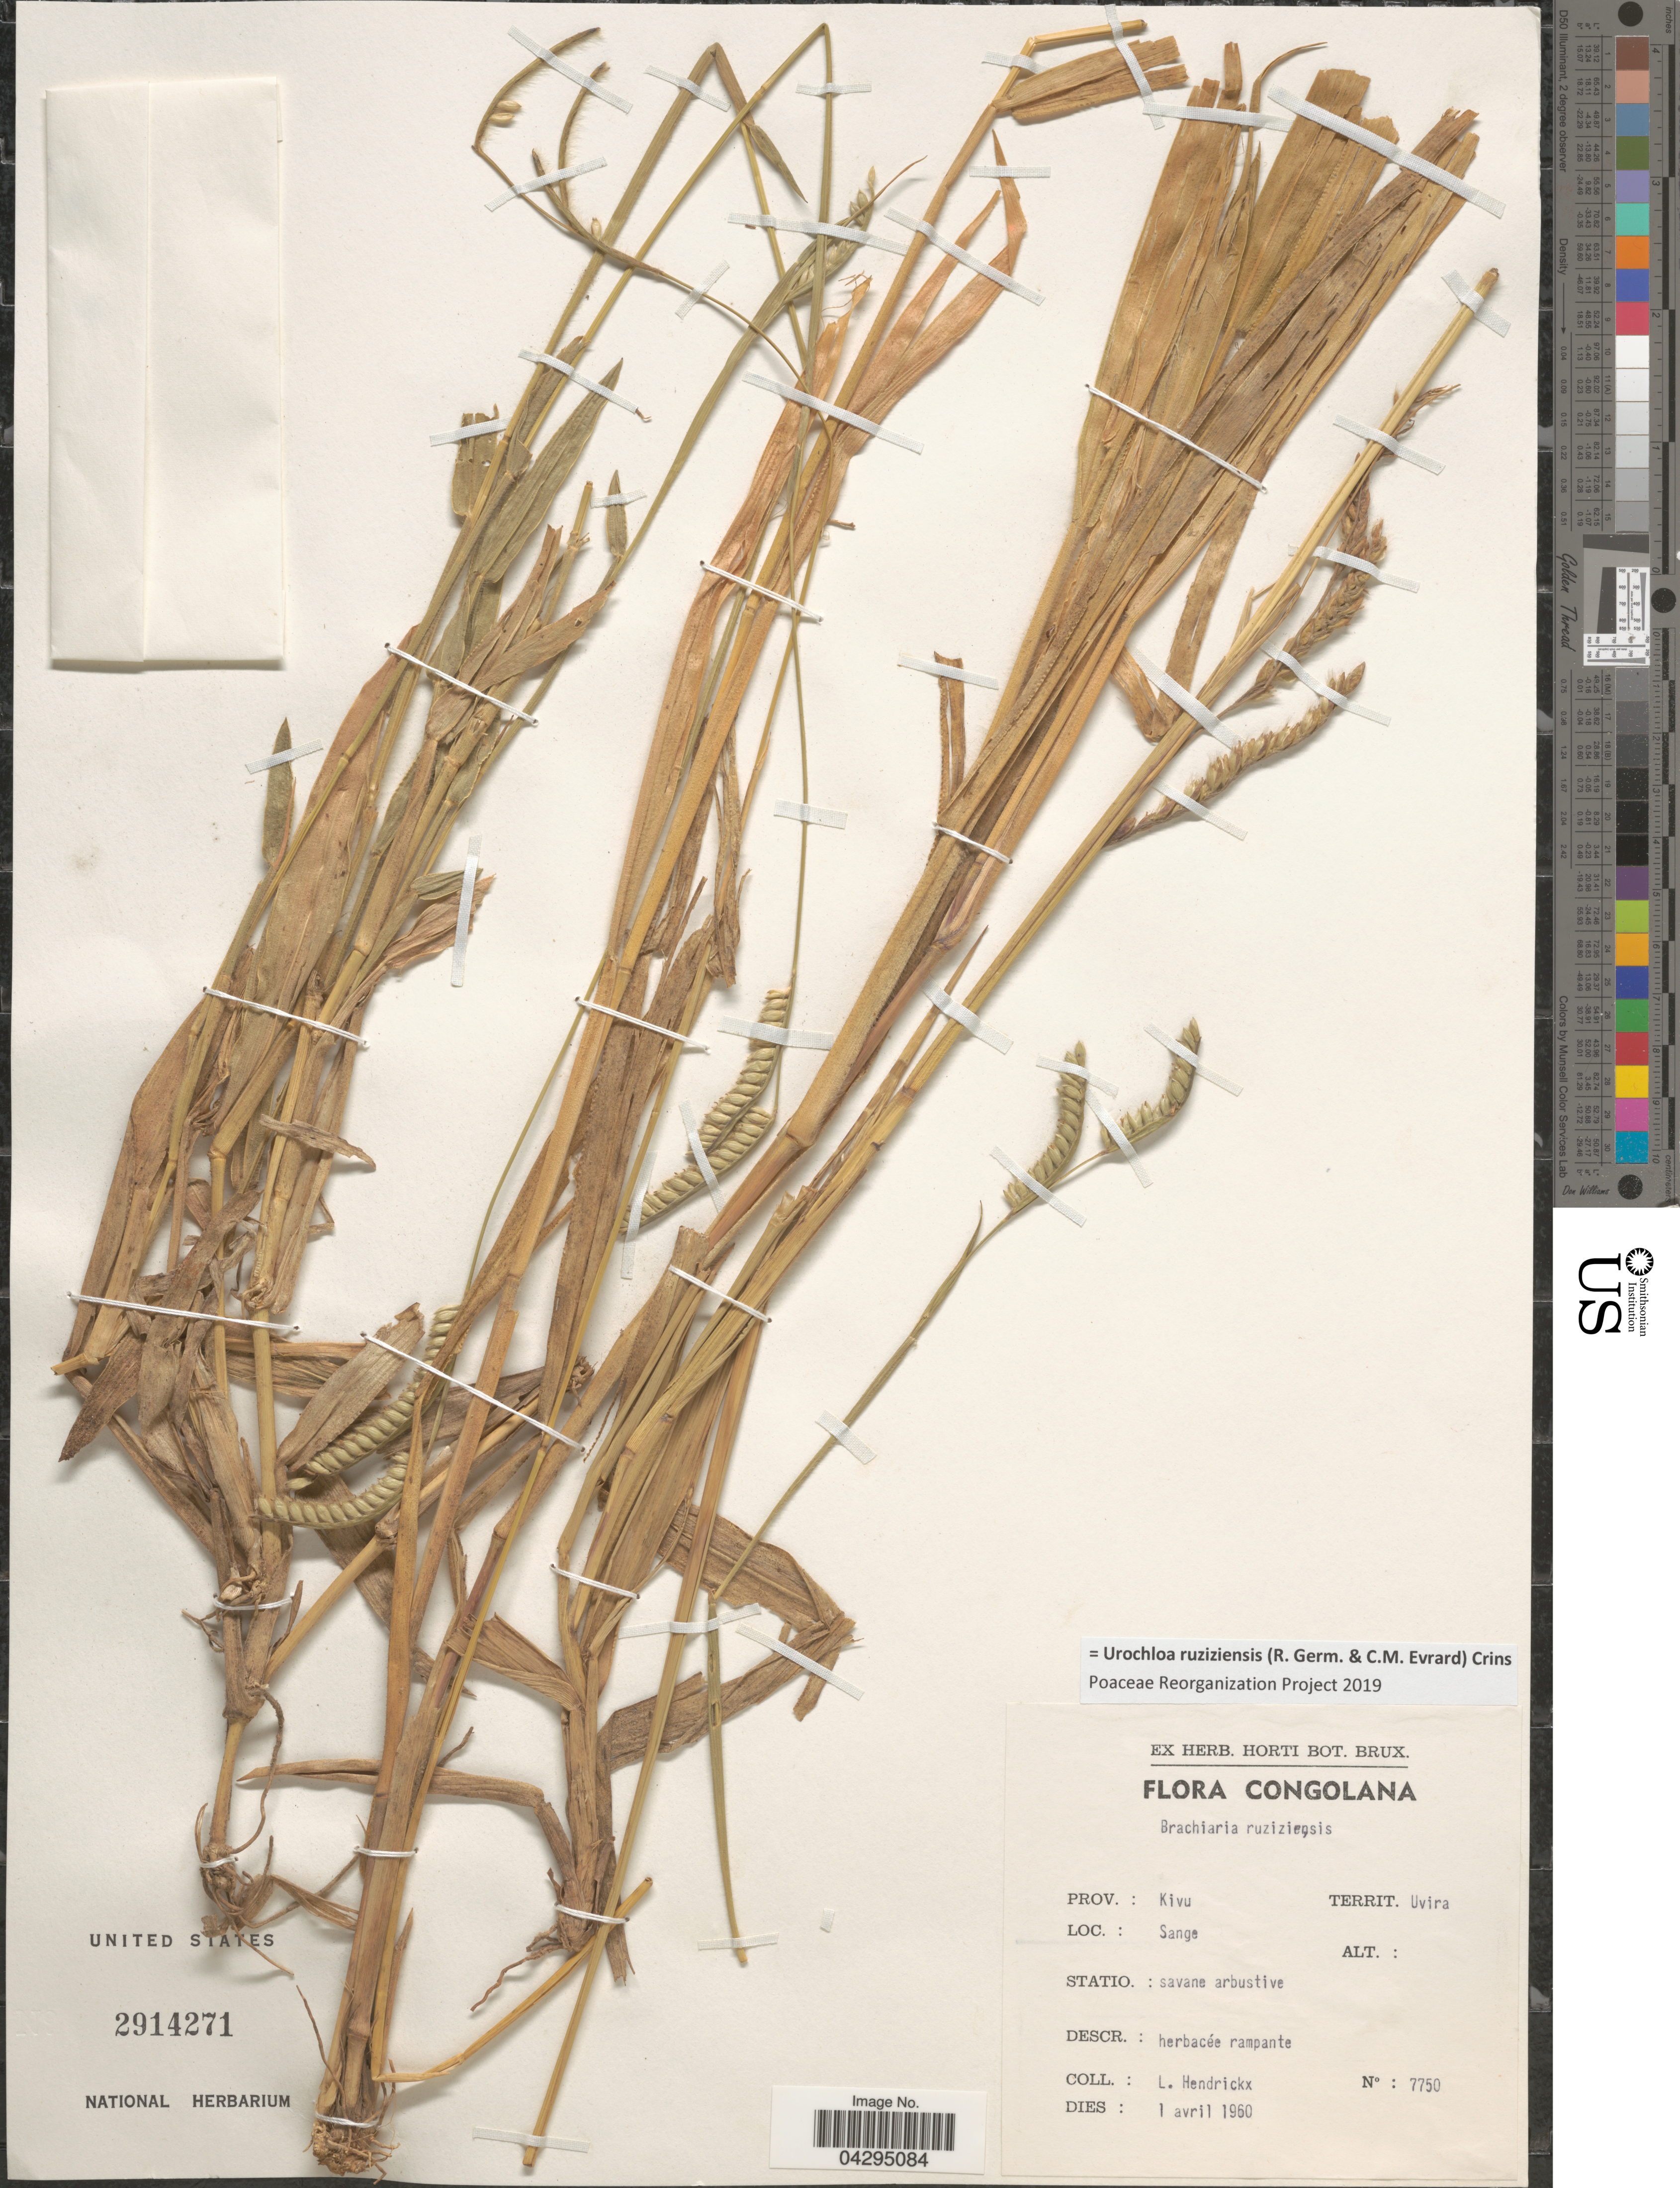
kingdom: Plantae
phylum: Tracheophyta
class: Liliopsida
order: Poales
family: Poaceae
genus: Urochloa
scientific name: Urochloa ruziziensis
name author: (R. Germ. & C.M. Evrard) Crins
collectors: L. Hendrickx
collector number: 7750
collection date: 1960-04-01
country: Congo, Democratic Republic of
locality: Congolana. Prov.: Kivu Territ. Uvira. Sange.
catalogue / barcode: US 2914271